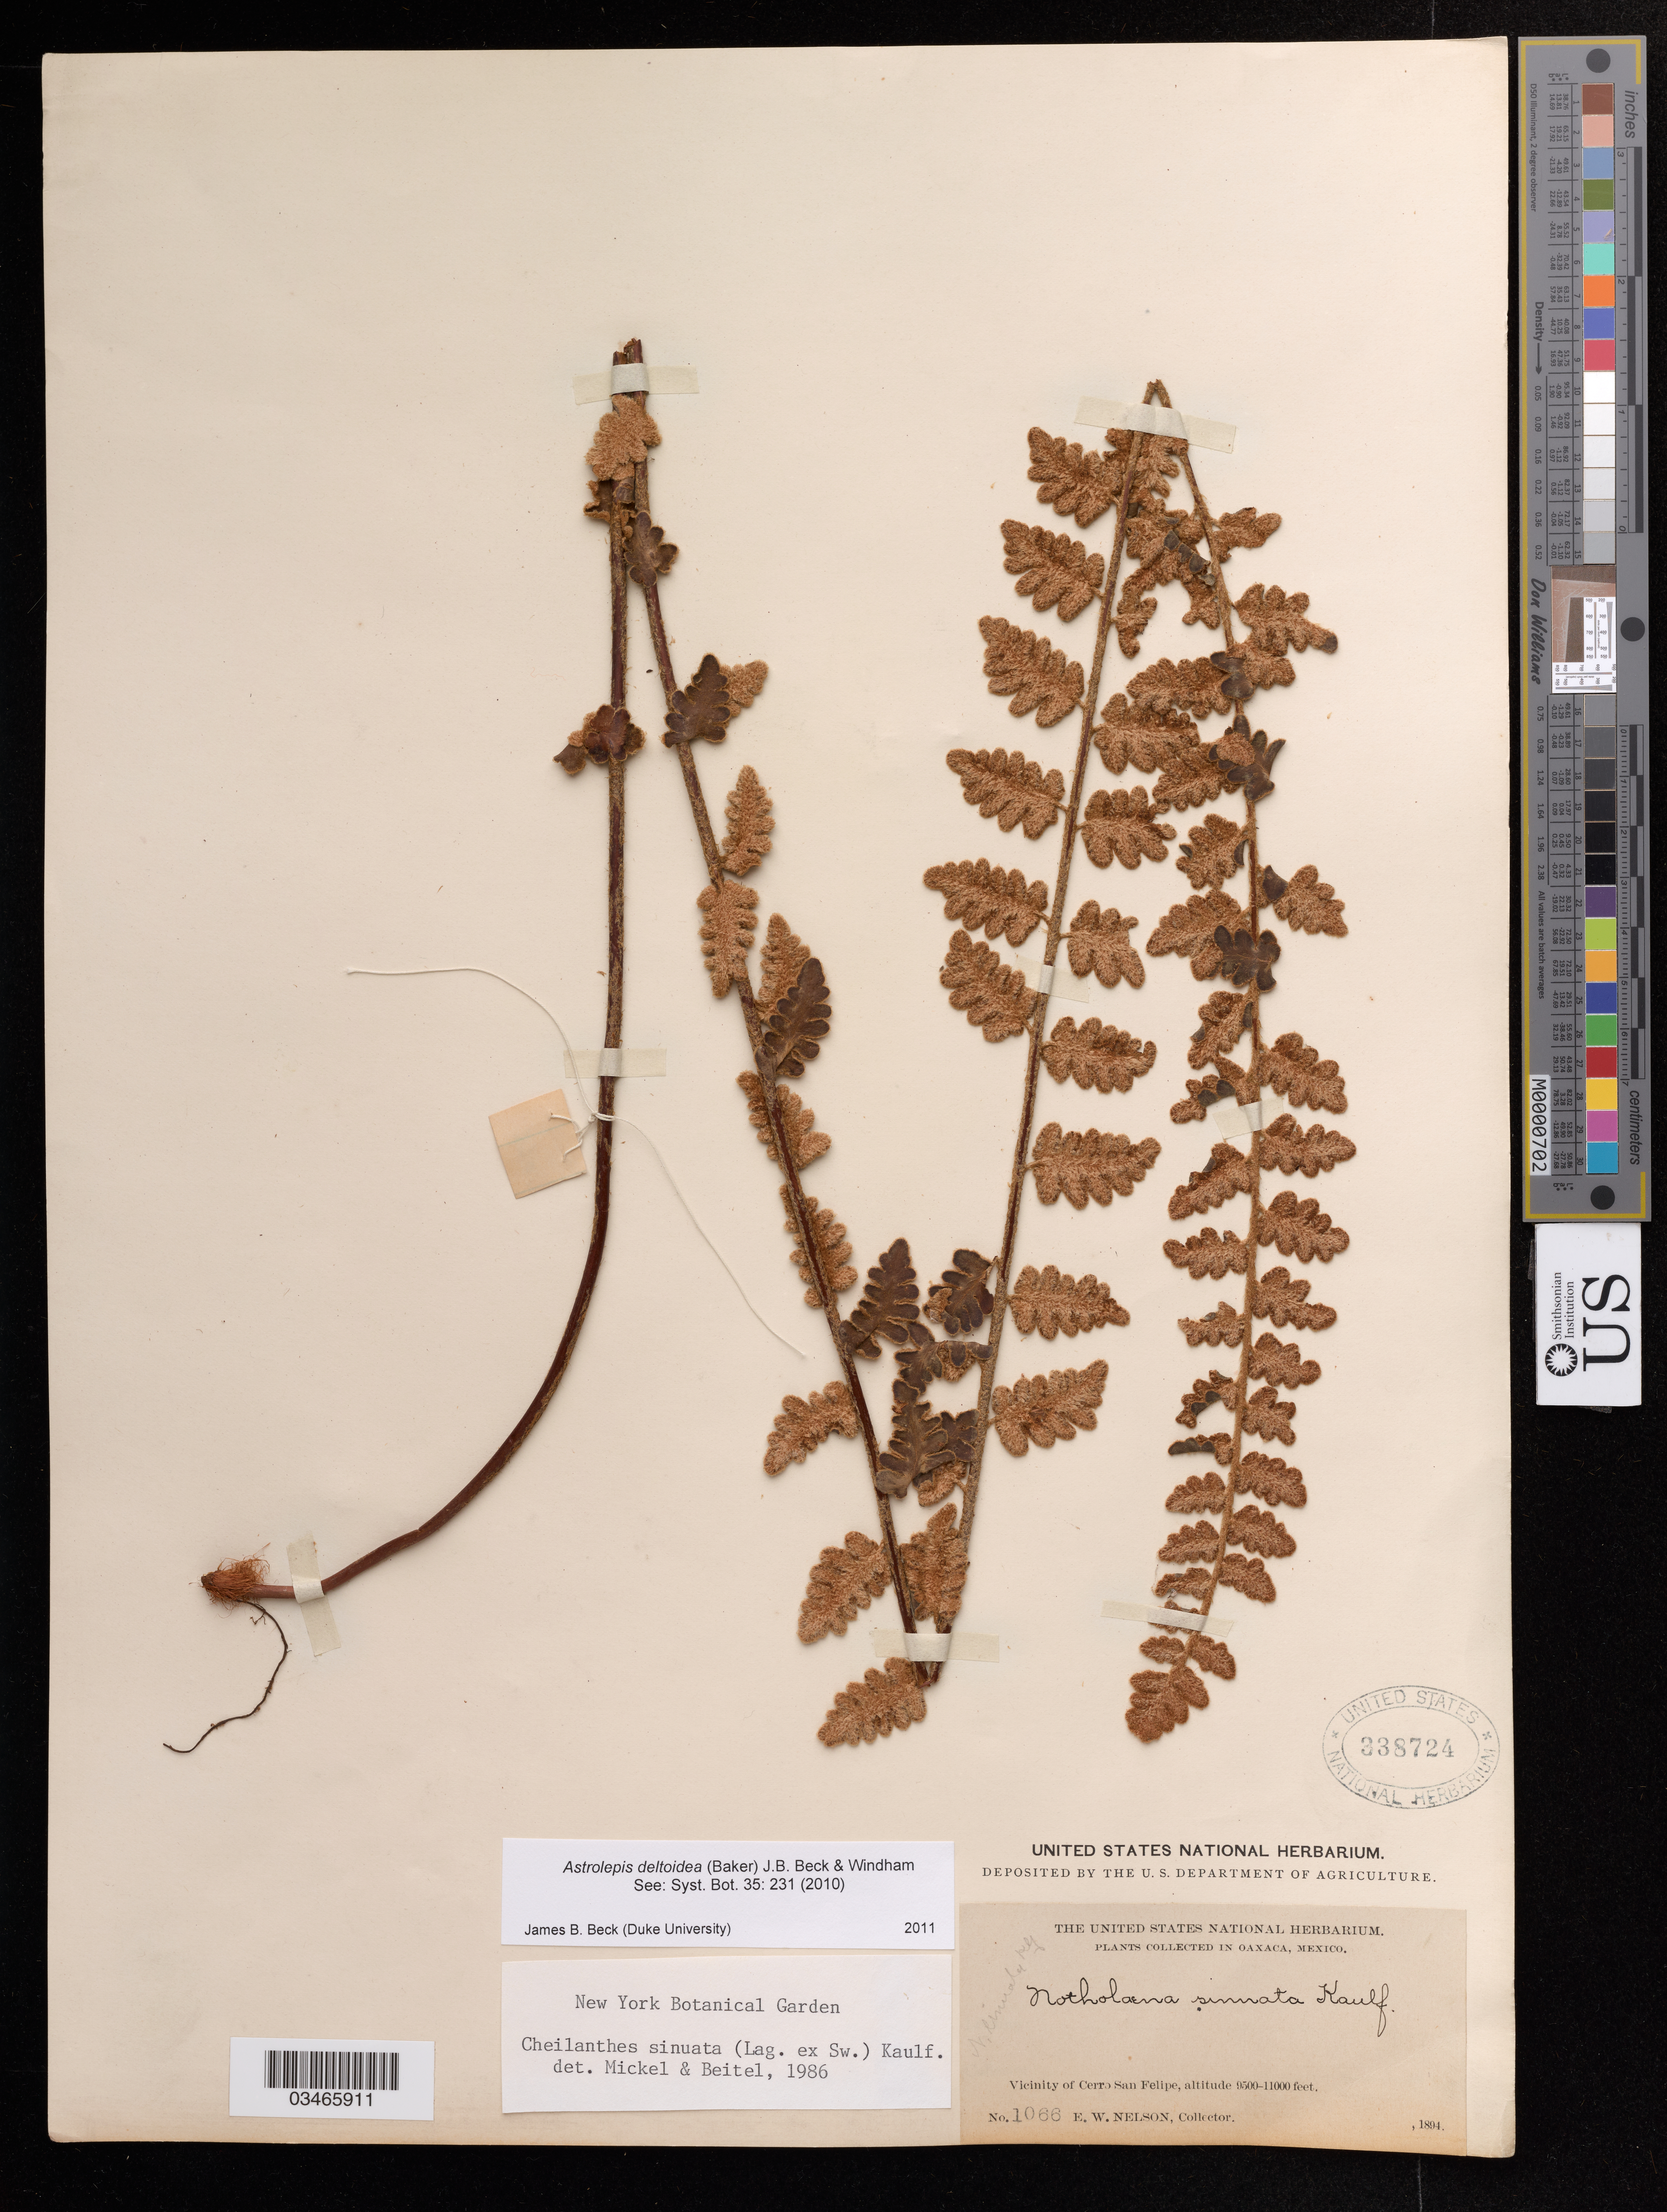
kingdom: Plantae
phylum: Tracheophyta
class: Polypodiopsida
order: Polypodiales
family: Pteridaceae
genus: Astrolepis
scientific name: Astrolepis deltoidea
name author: (Baker) J. B. Beck & Windham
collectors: E. W. Nelson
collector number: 1066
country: Mexico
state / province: Oaxaca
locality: Vicinity of Cerro San Felipe.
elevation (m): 2896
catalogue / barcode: US 338724